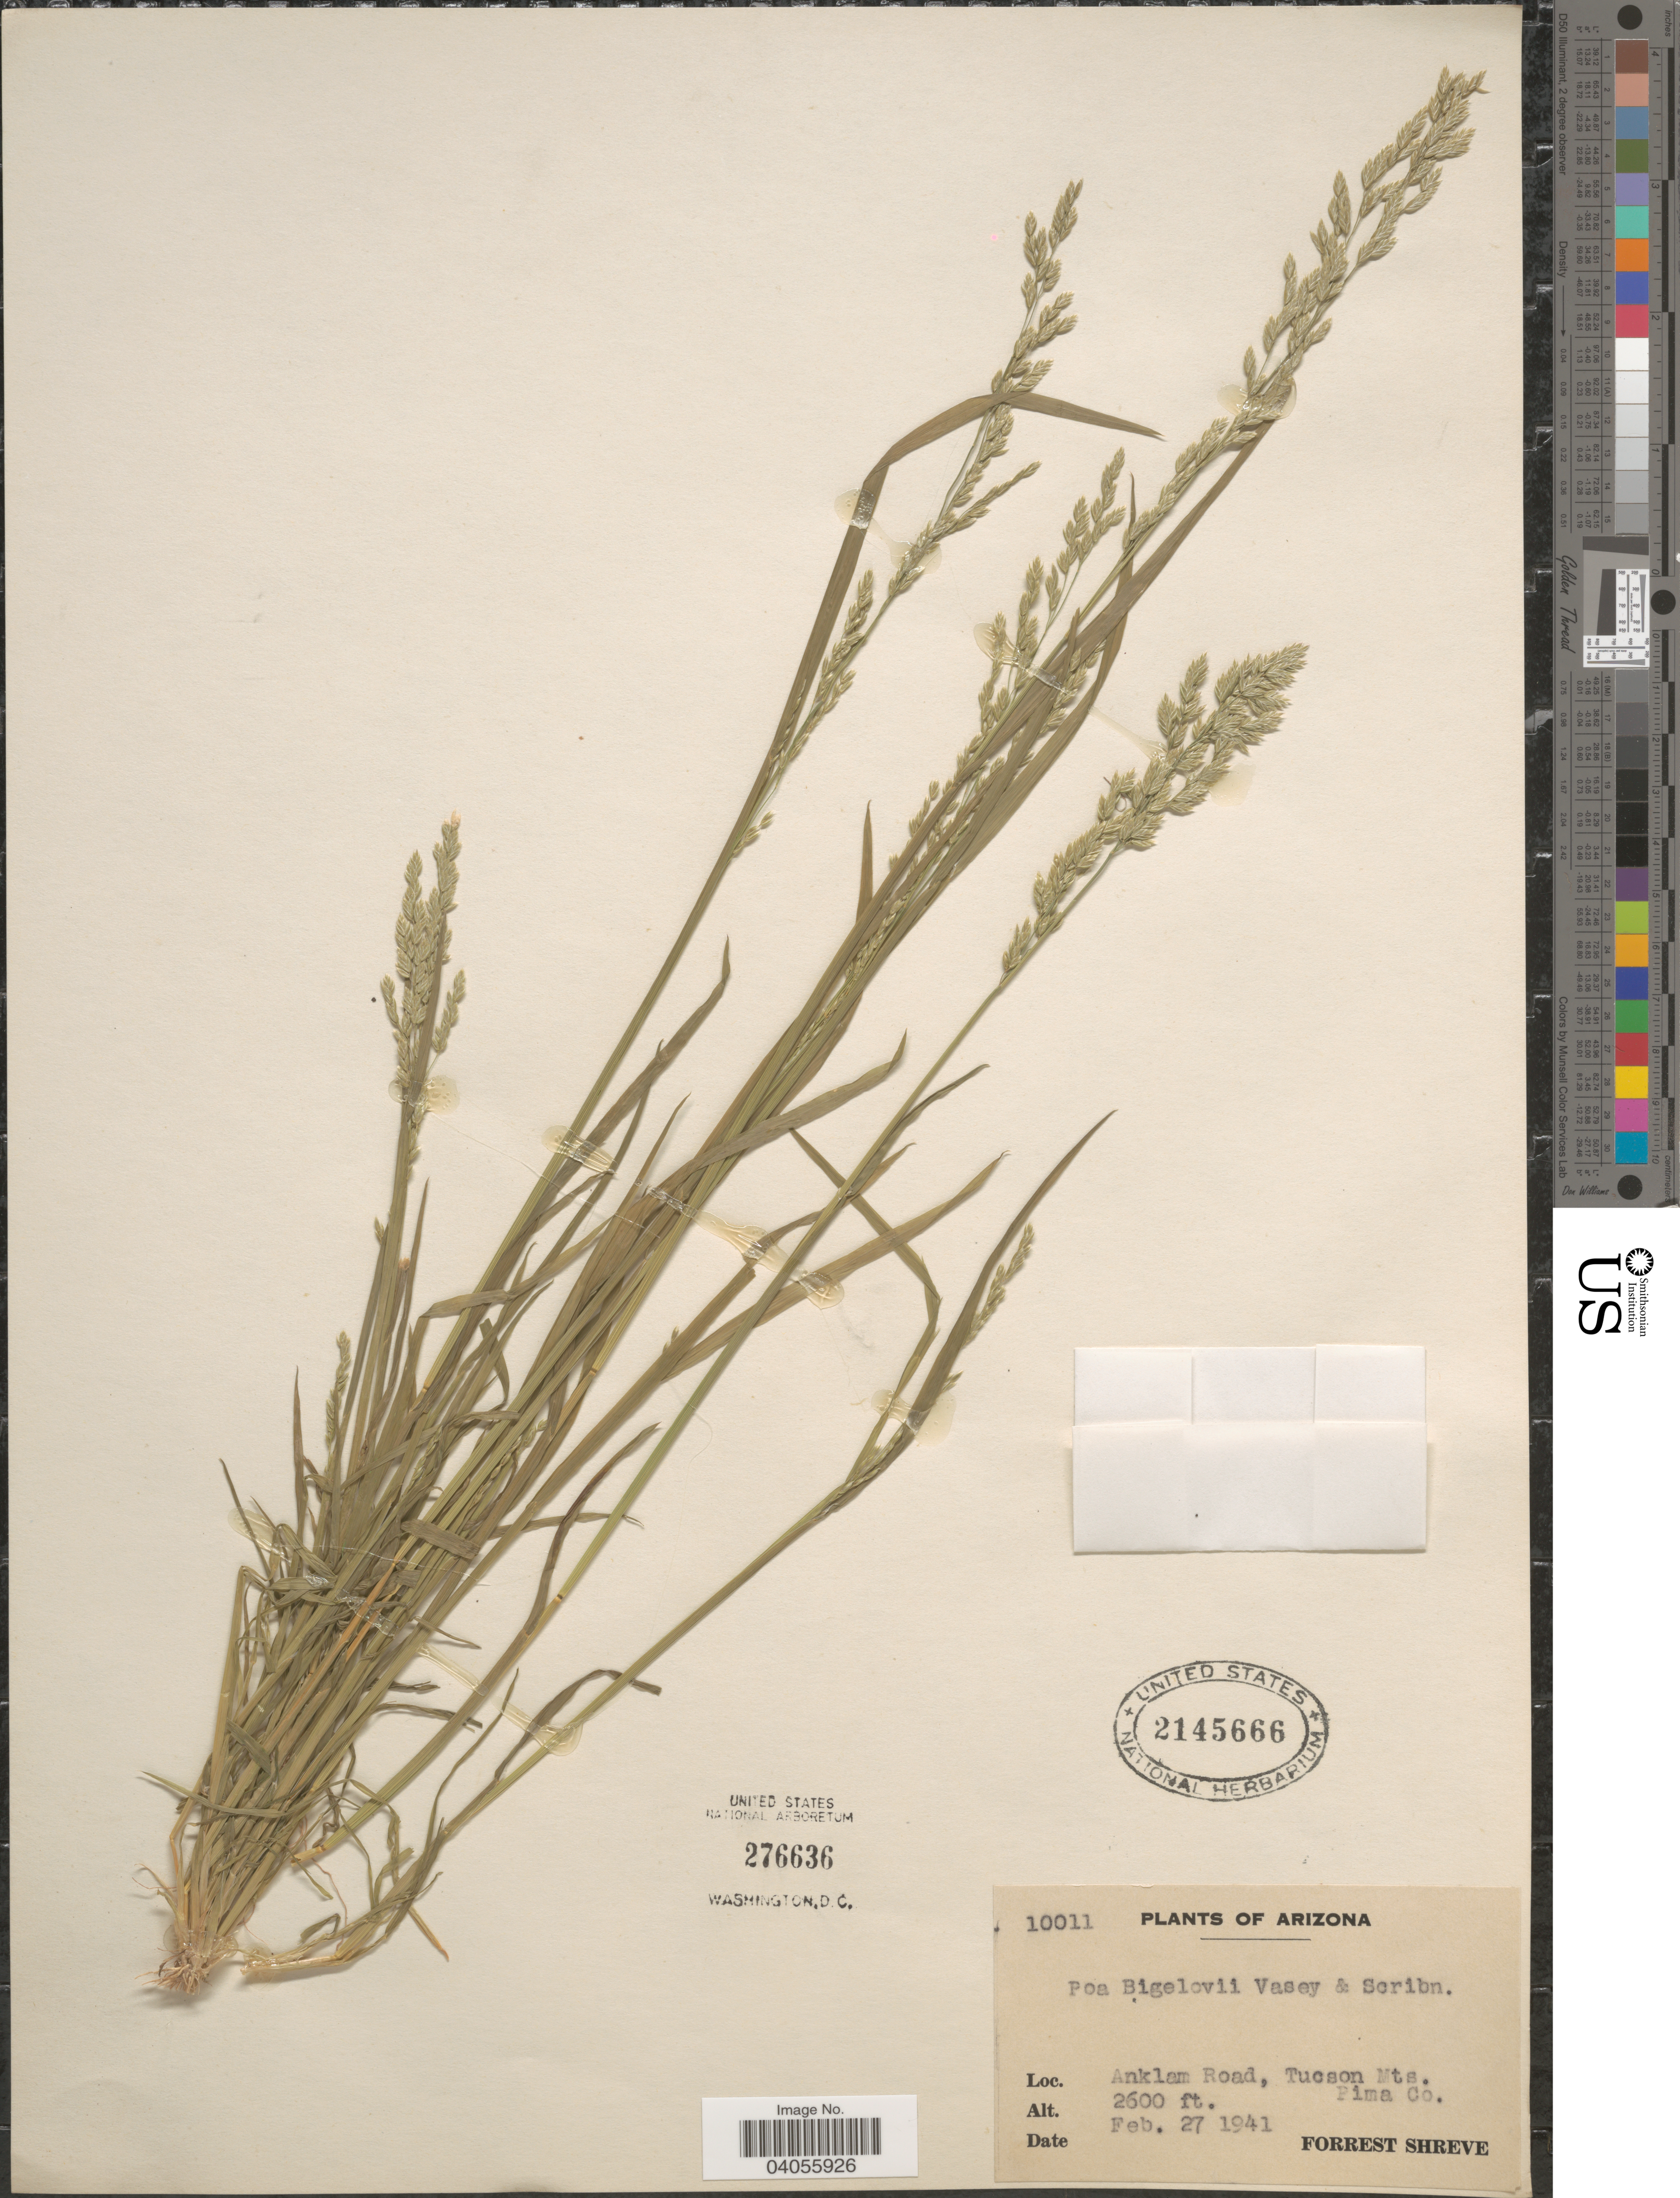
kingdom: Plantae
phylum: Tracheophyta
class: Liliopsida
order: Poales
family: Poaceae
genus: Poa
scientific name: Poa bigelovii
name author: Vasey & Scribn.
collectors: F. Shreve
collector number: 10011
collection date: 1941-02-27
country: United States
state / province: Arizona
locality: Anklam Road, Tucson Mts. Pima Co.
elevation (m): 792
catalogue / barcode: US 2145666